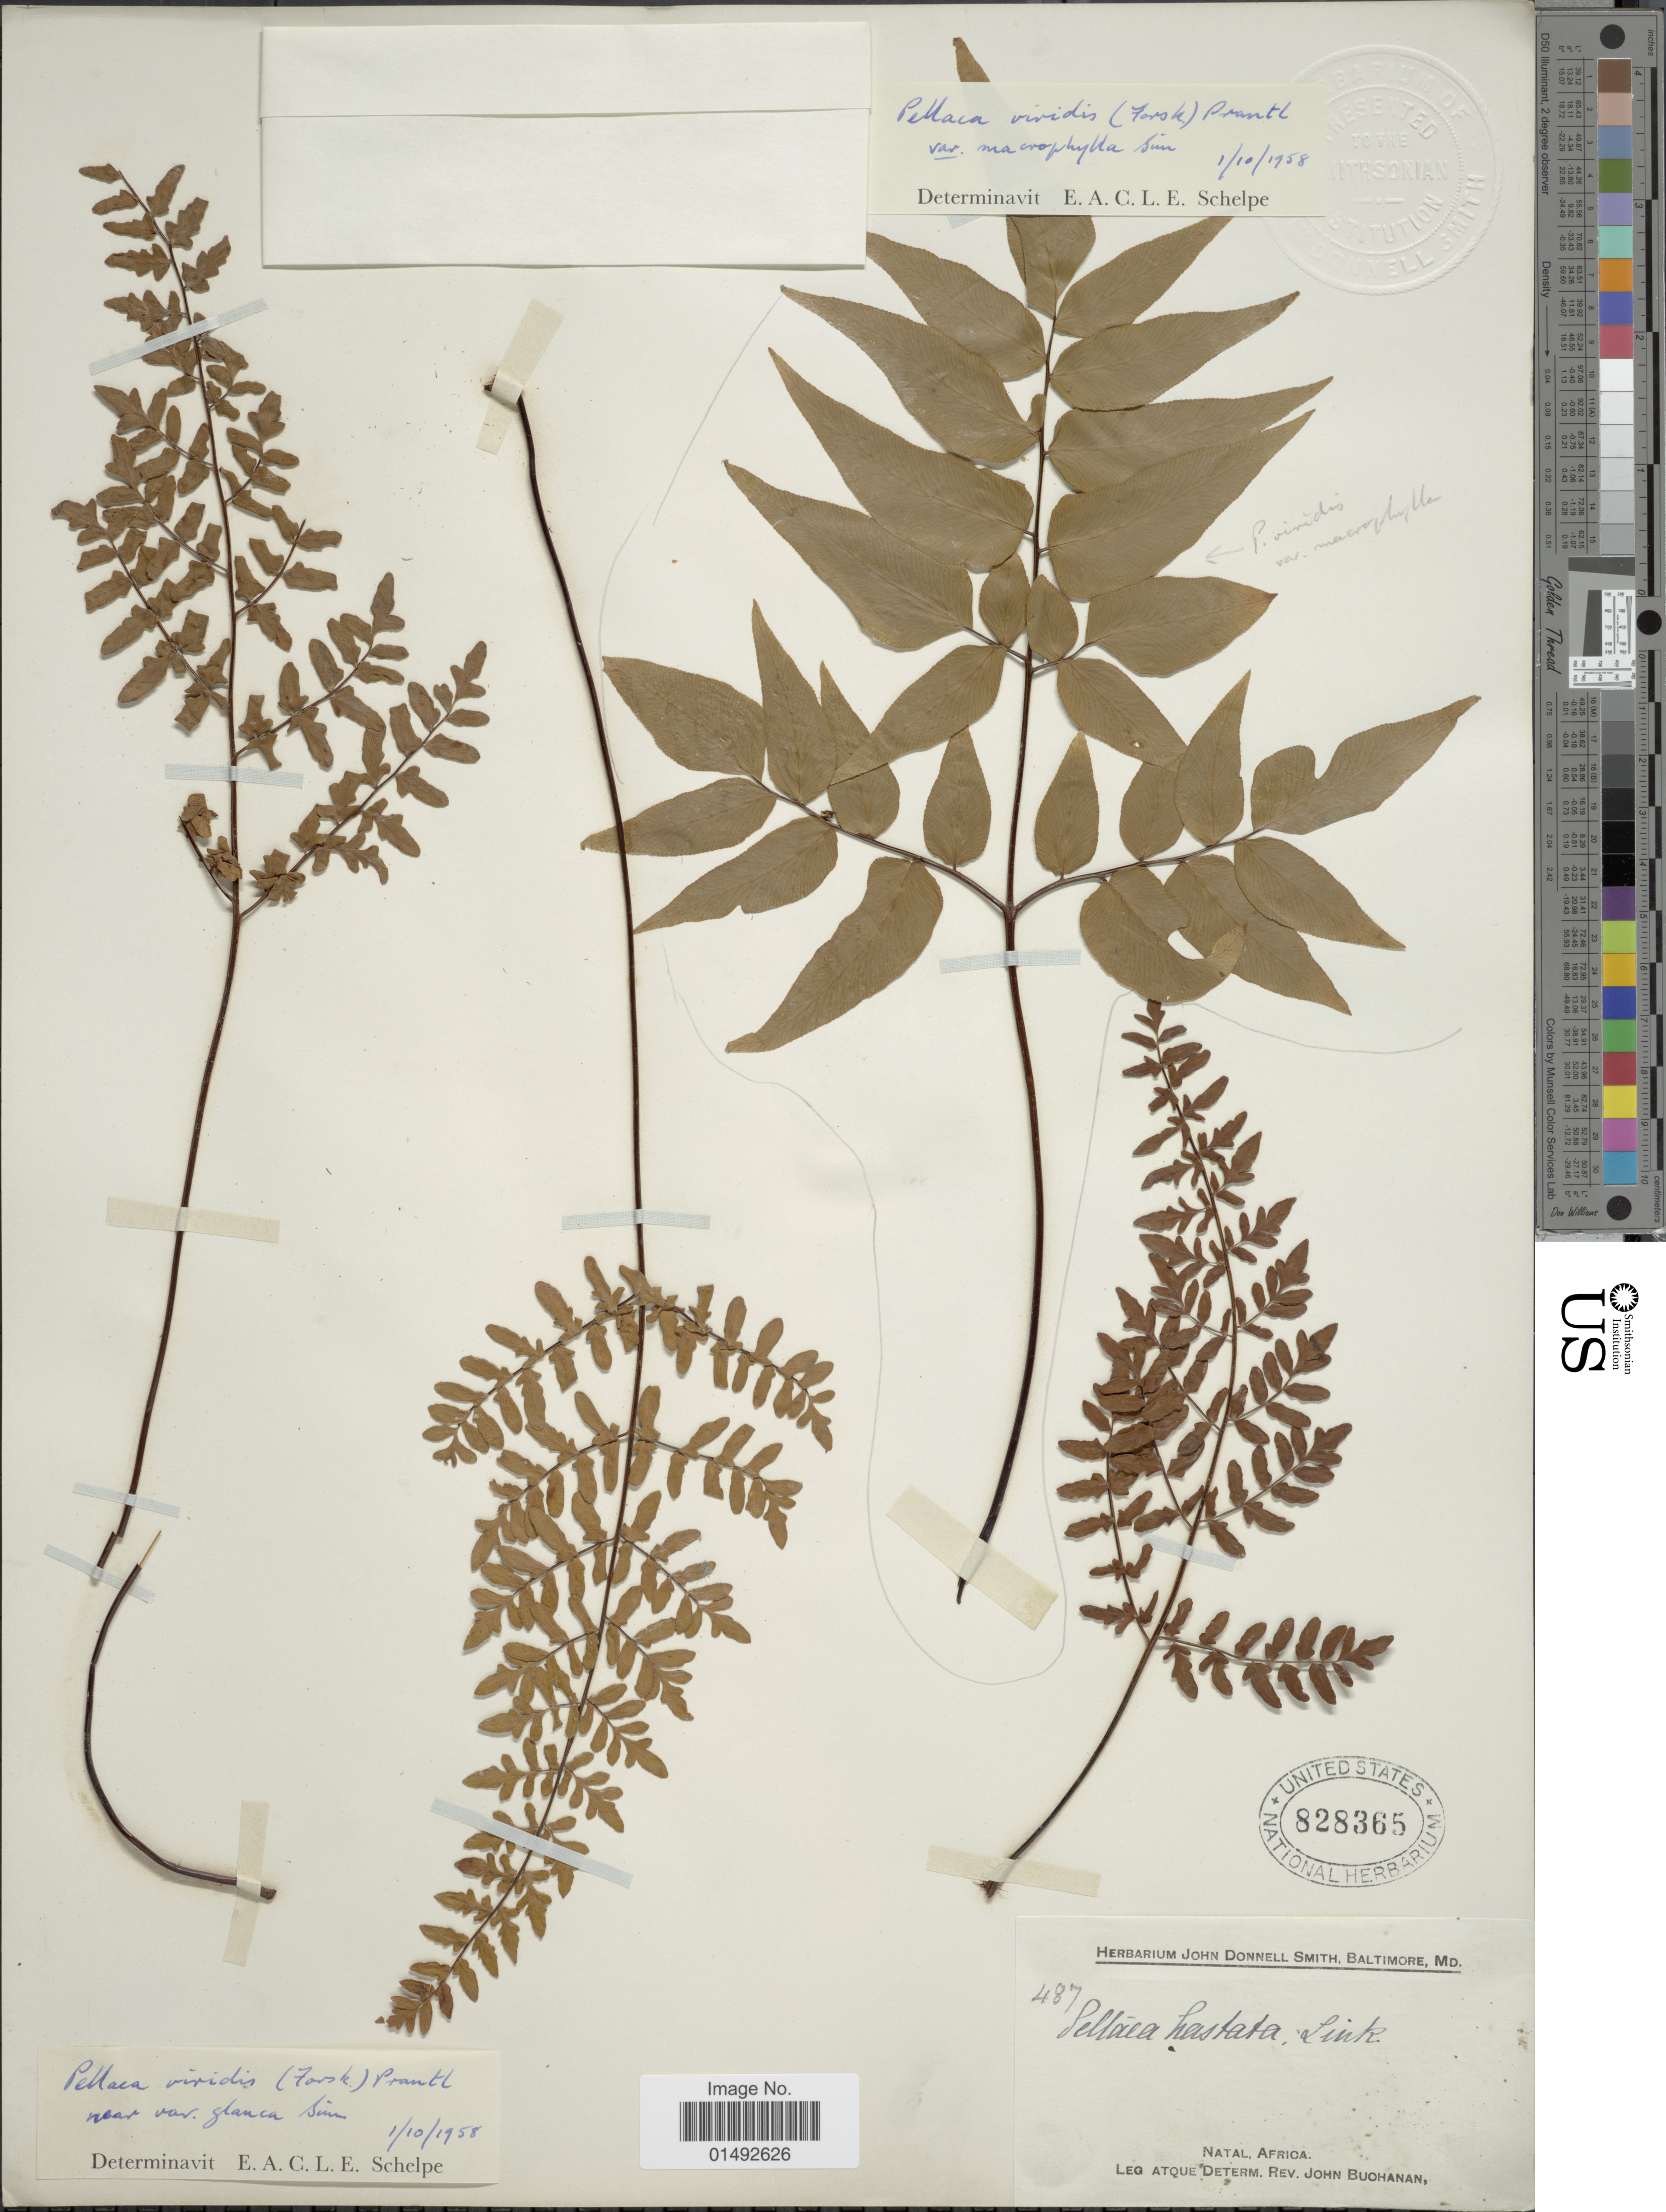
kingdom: Plantae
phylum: Tracheophyta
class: Polypodiopsida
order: Polypodiales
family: Pteridaceae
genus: Pellaea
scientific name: Pellaea viridis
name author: (Forssk.) Prantl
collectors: J. Buchanan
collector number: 487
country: South Africa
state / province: KwaZulu-Natal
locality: Natal, Africa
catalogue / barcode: US 828365